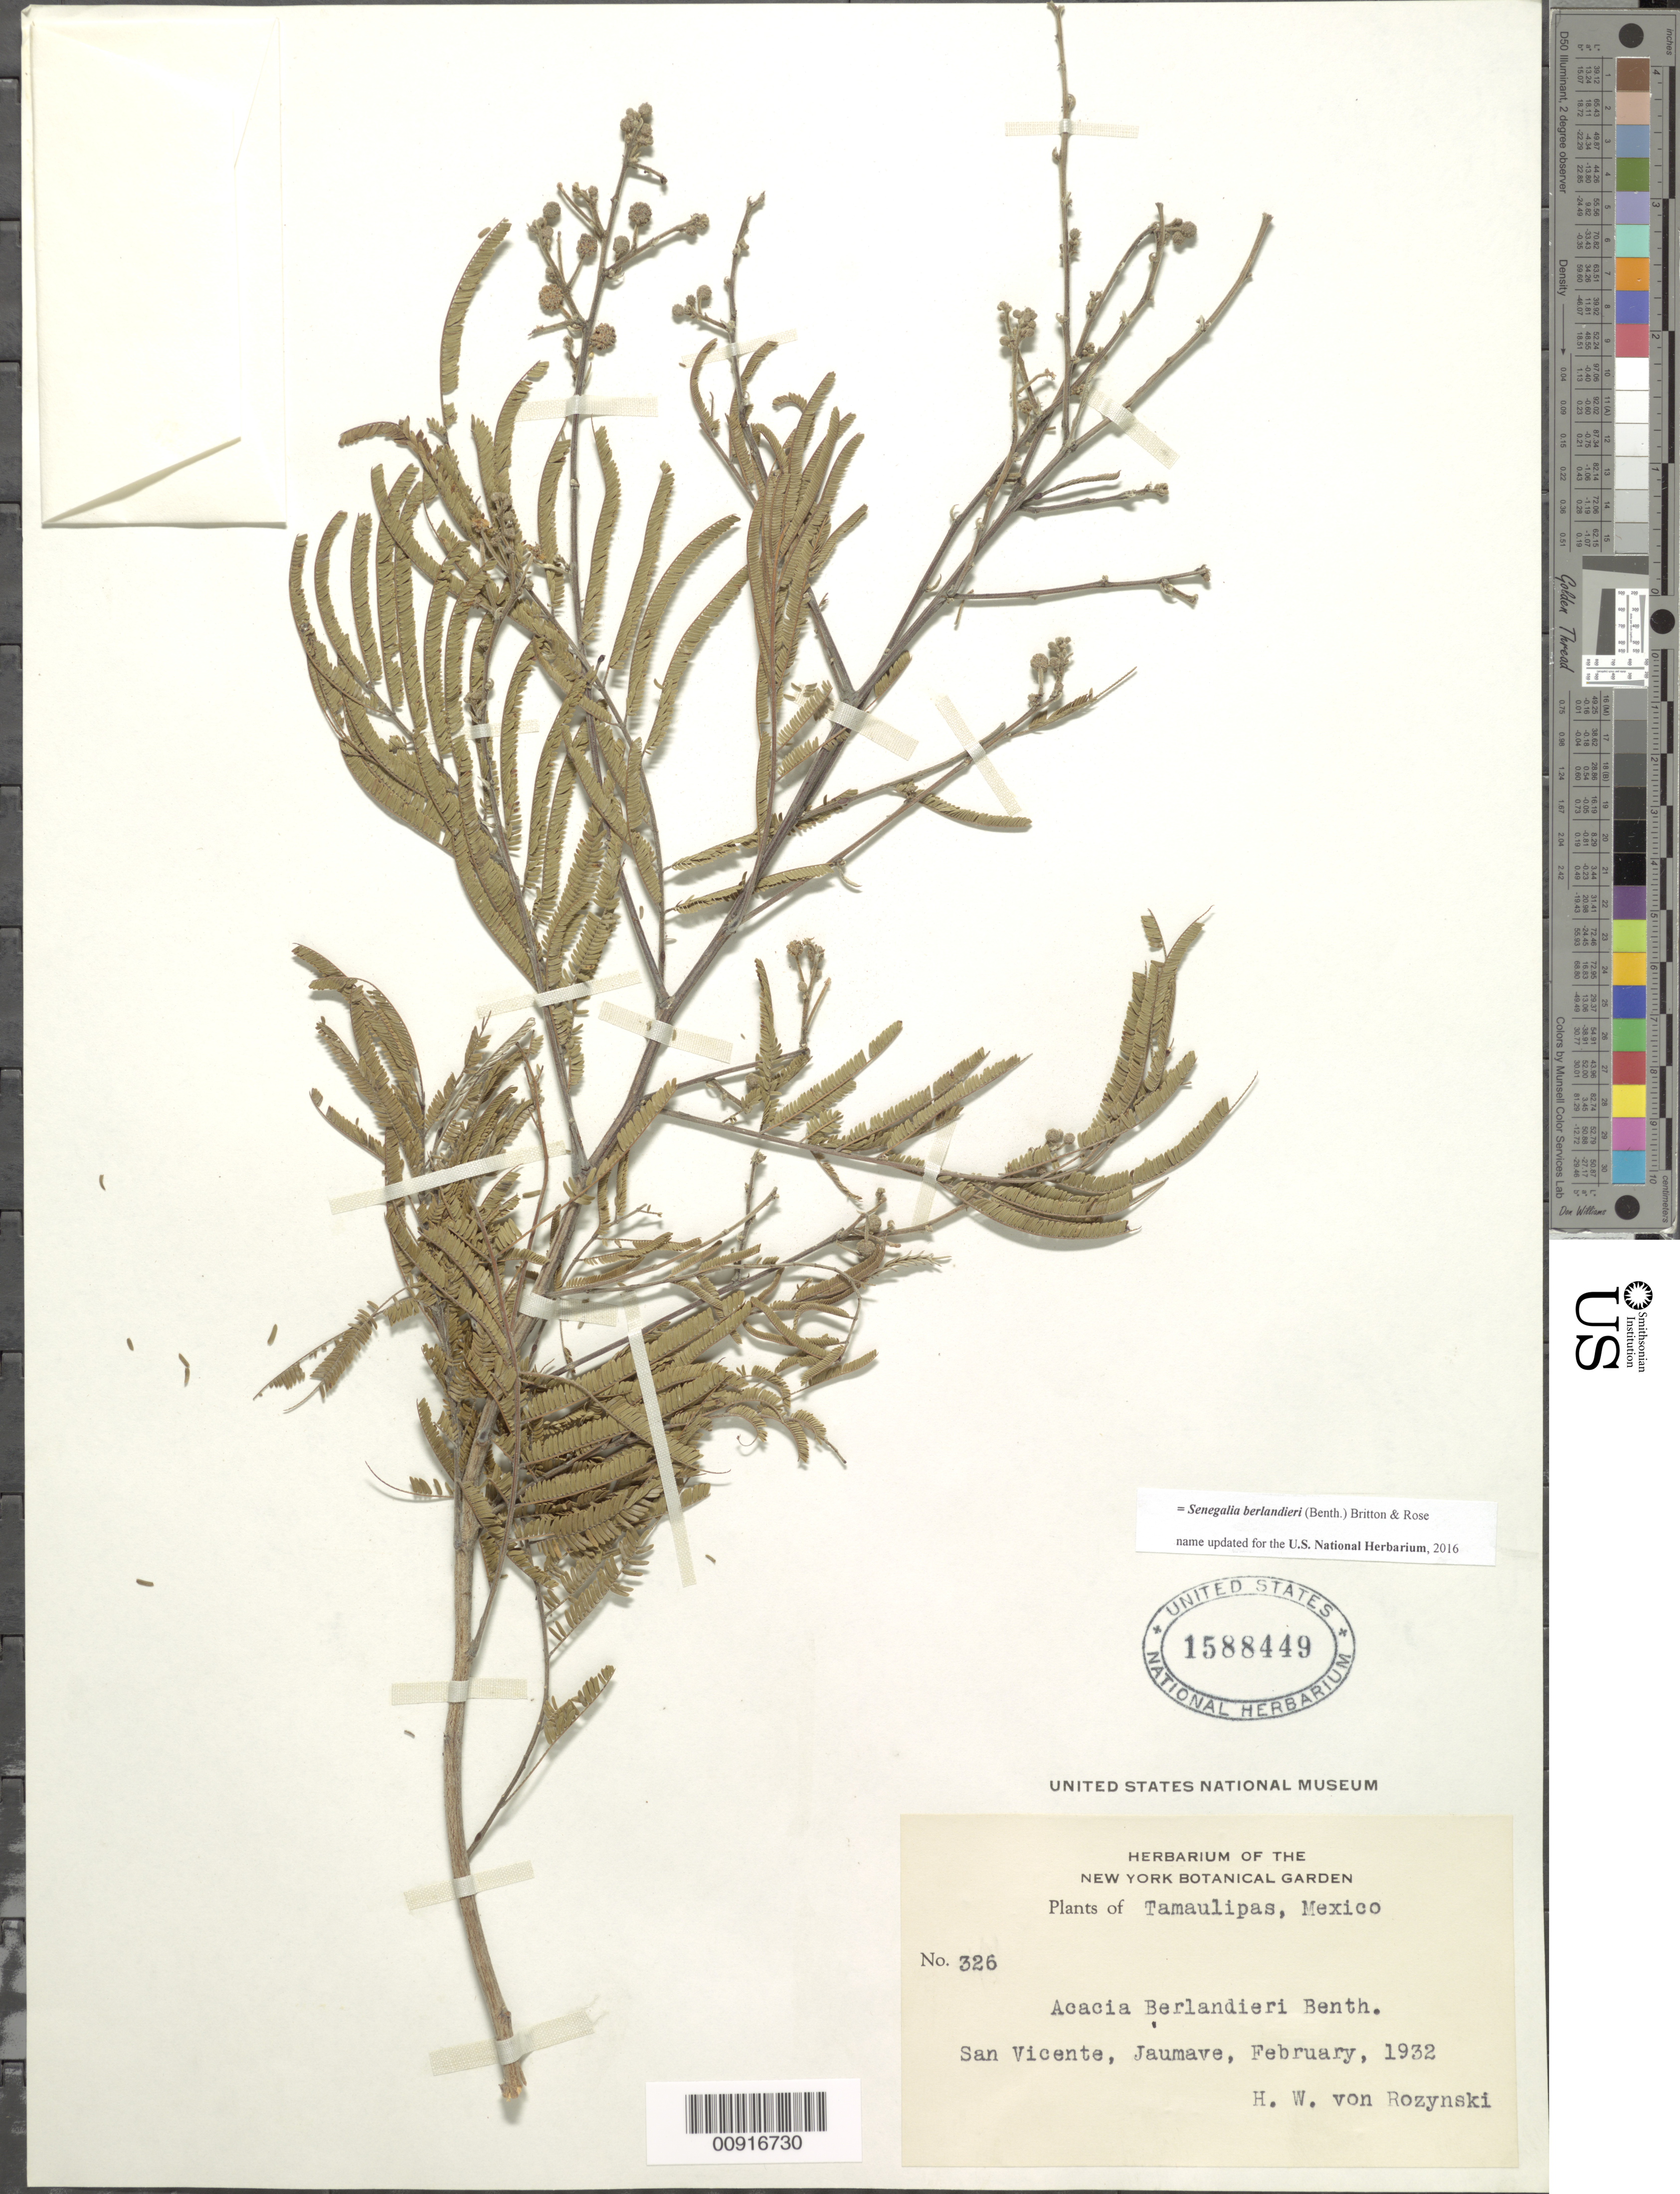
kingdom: Plantae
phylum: Tracheophyta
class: Magnoliopsida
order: Fabales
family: Fabaceae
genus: Senegalia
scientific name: Senegalia berlandieri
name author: (Benth.) Britton & Rose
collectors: Rozynski, H. W. von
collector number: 326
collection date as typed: Feb 1932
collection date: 1932-02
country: Mexico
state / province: Tamaulipas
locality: San Vicente, Jaumave, Tamaulipas.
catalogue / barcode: US 1588449